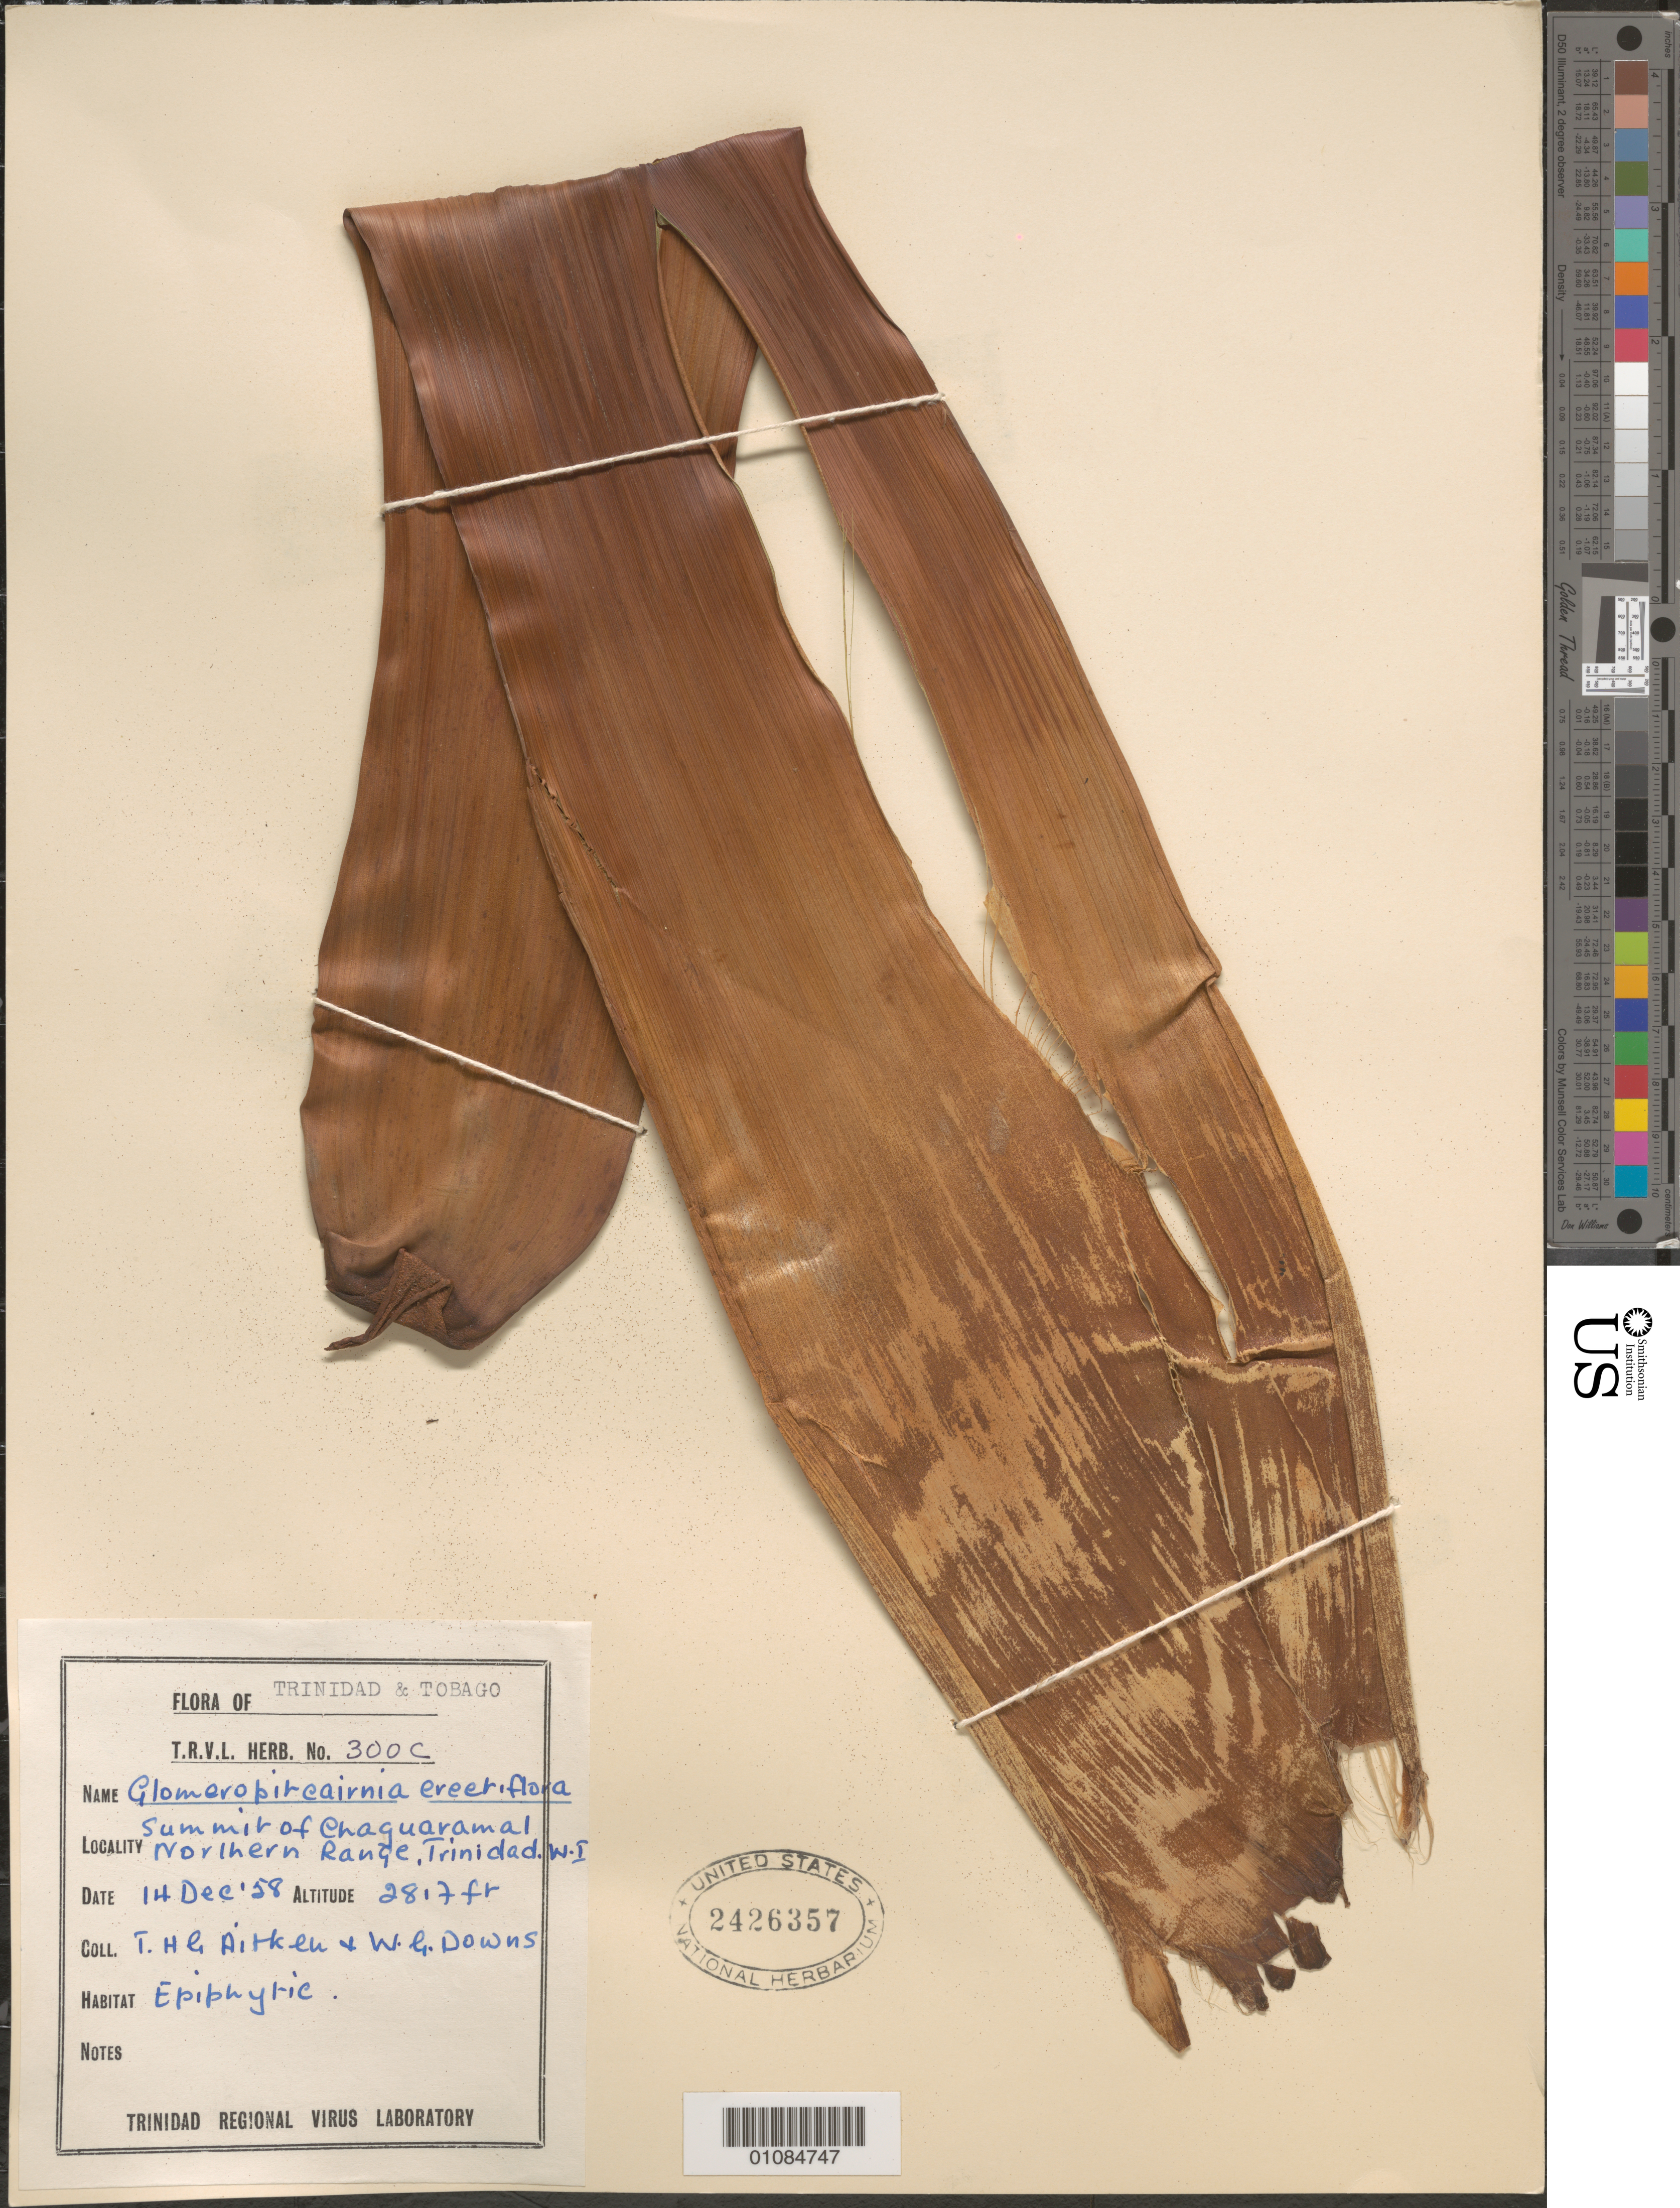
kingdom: Plantae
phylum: Tracheophyta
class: Liliopsida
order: Poales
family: Bromeliaceae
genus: Glomeropitcairnia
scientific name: Glomeropitcairnia erectiflora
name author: Mez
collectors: T. Aitken & W. G. Downs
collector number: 300C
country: Trinidad and Tobago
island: Trinidad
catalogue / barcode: US 2426357